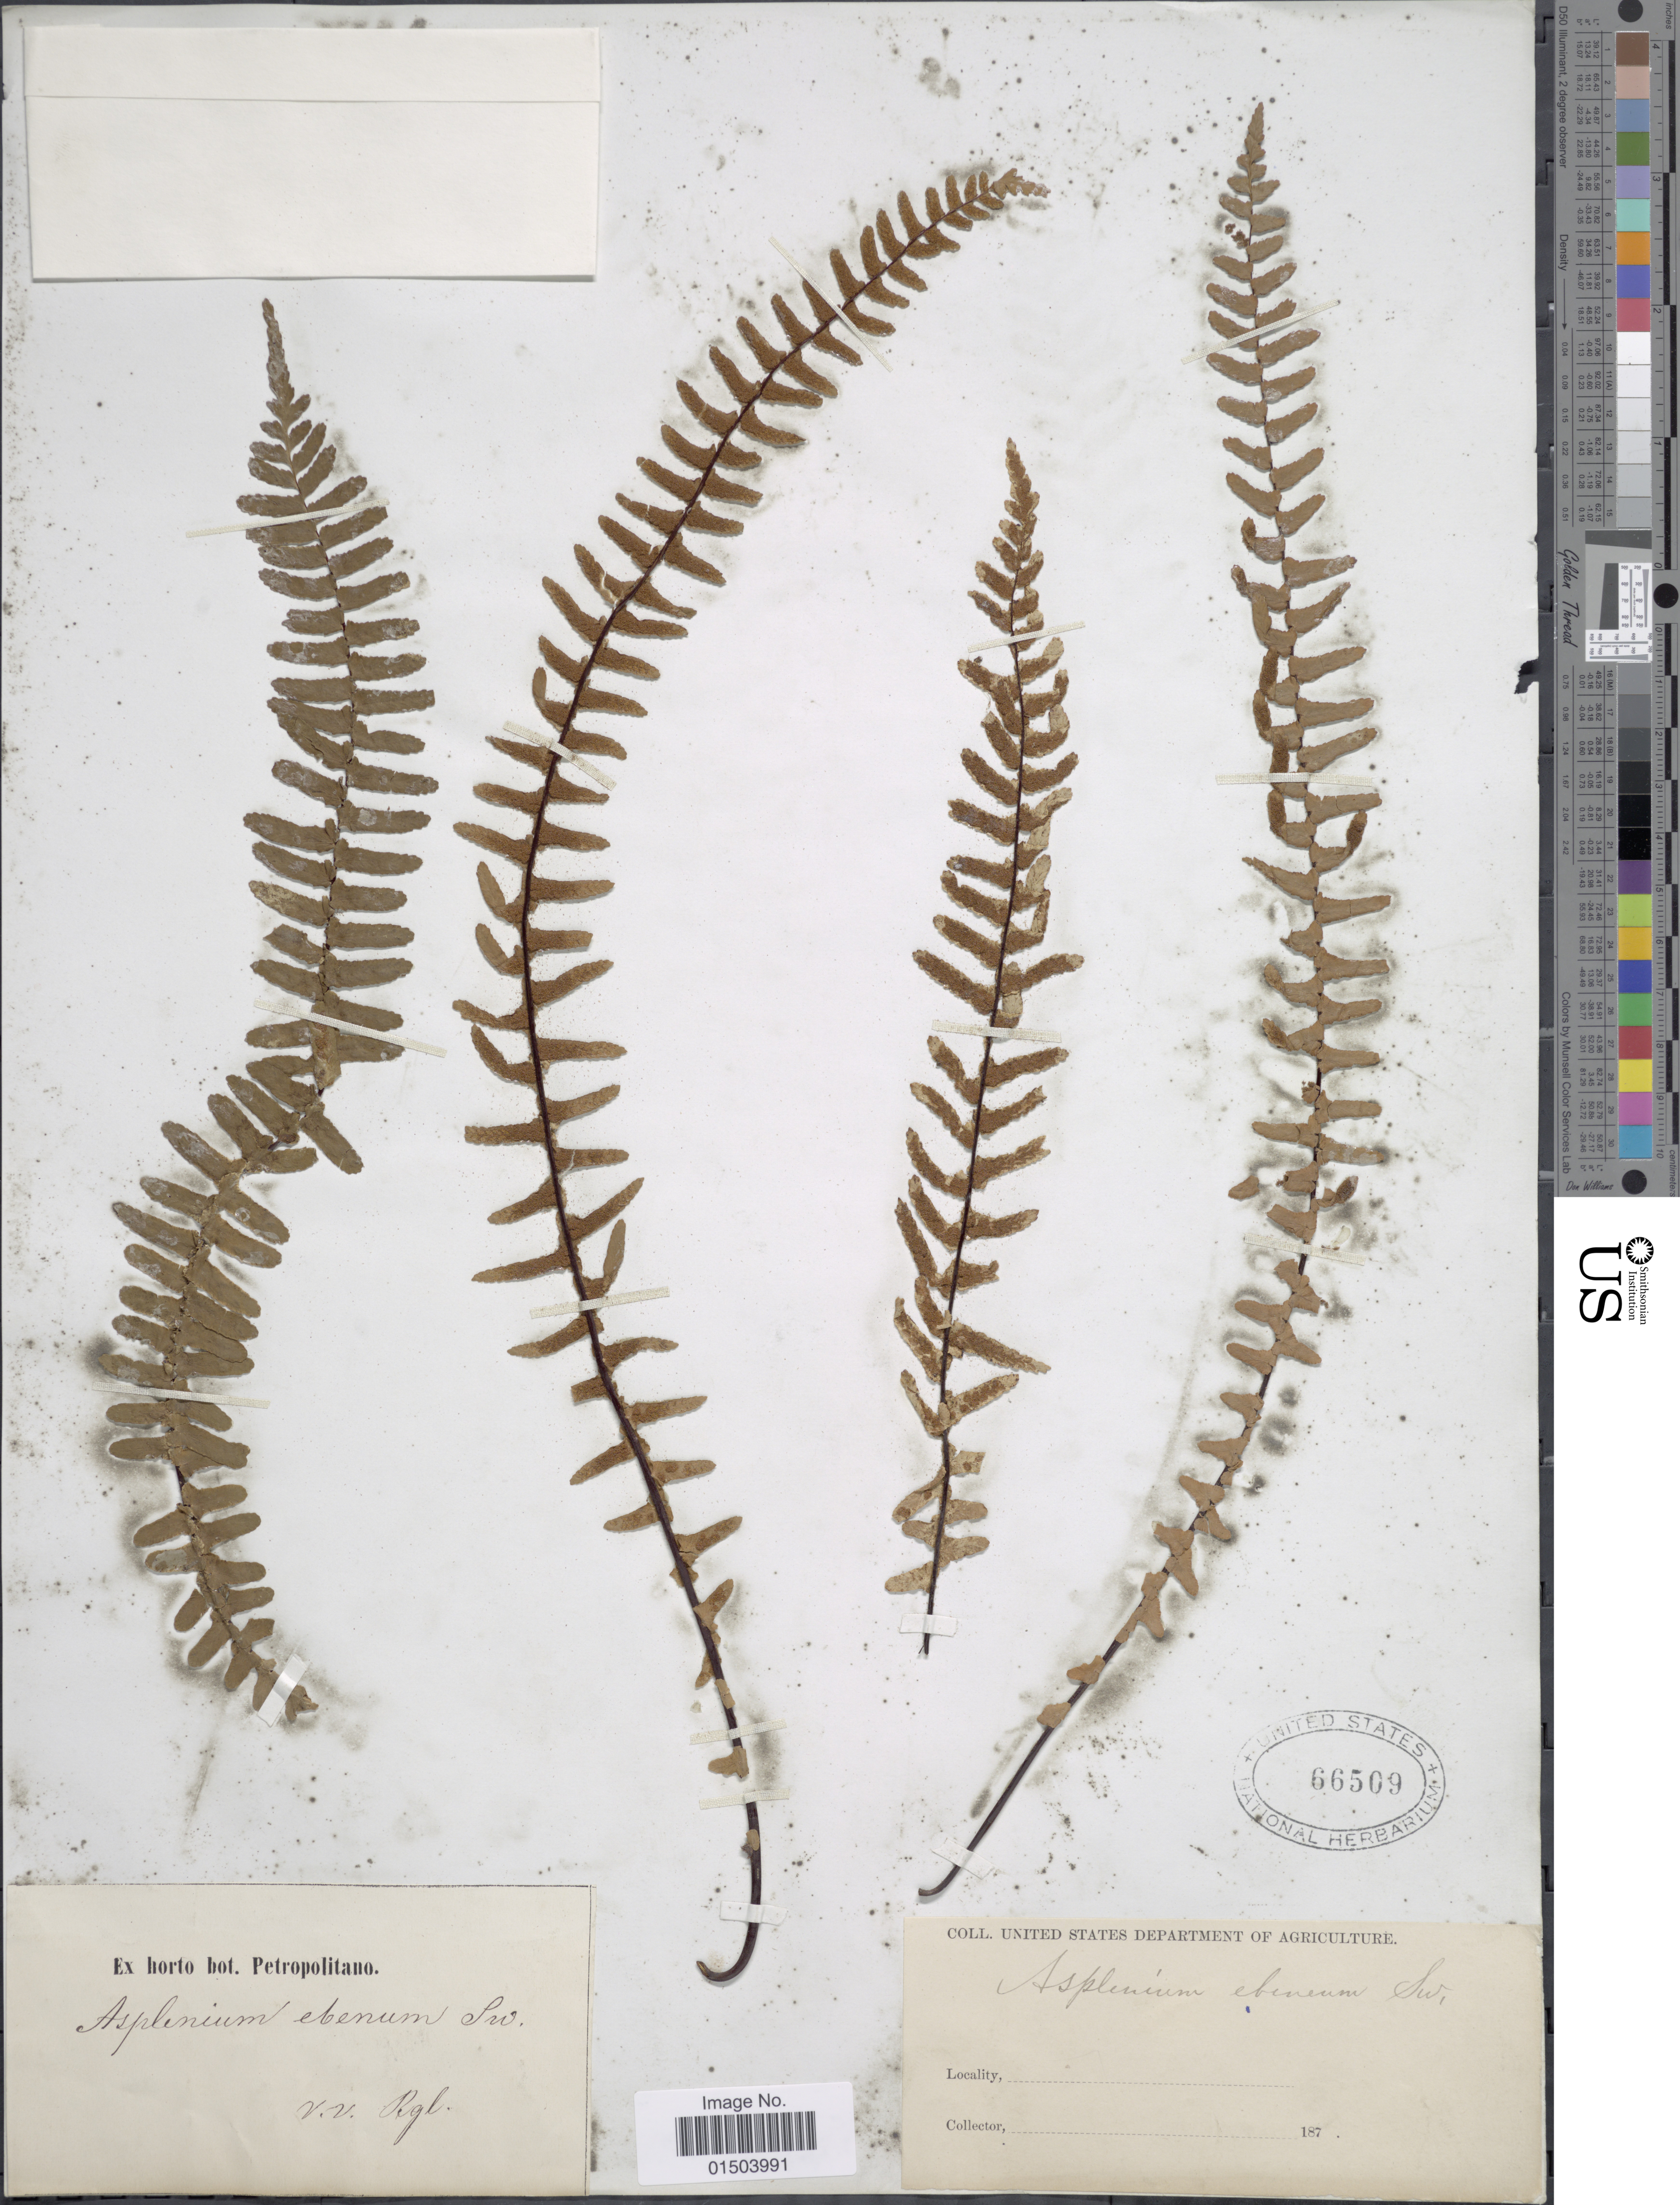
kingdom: Plantae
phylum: Tracheophyta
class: Polypodiopsida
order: Polypodiales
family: Aspleniaceae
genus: Asplenium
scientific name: Asplenium platyneuron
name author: (L.) Britton, Stearns & Poggenb.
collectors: Rugel, --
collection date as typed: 187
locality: Ex horto bot. Petropolitano.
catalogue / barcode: US 66509